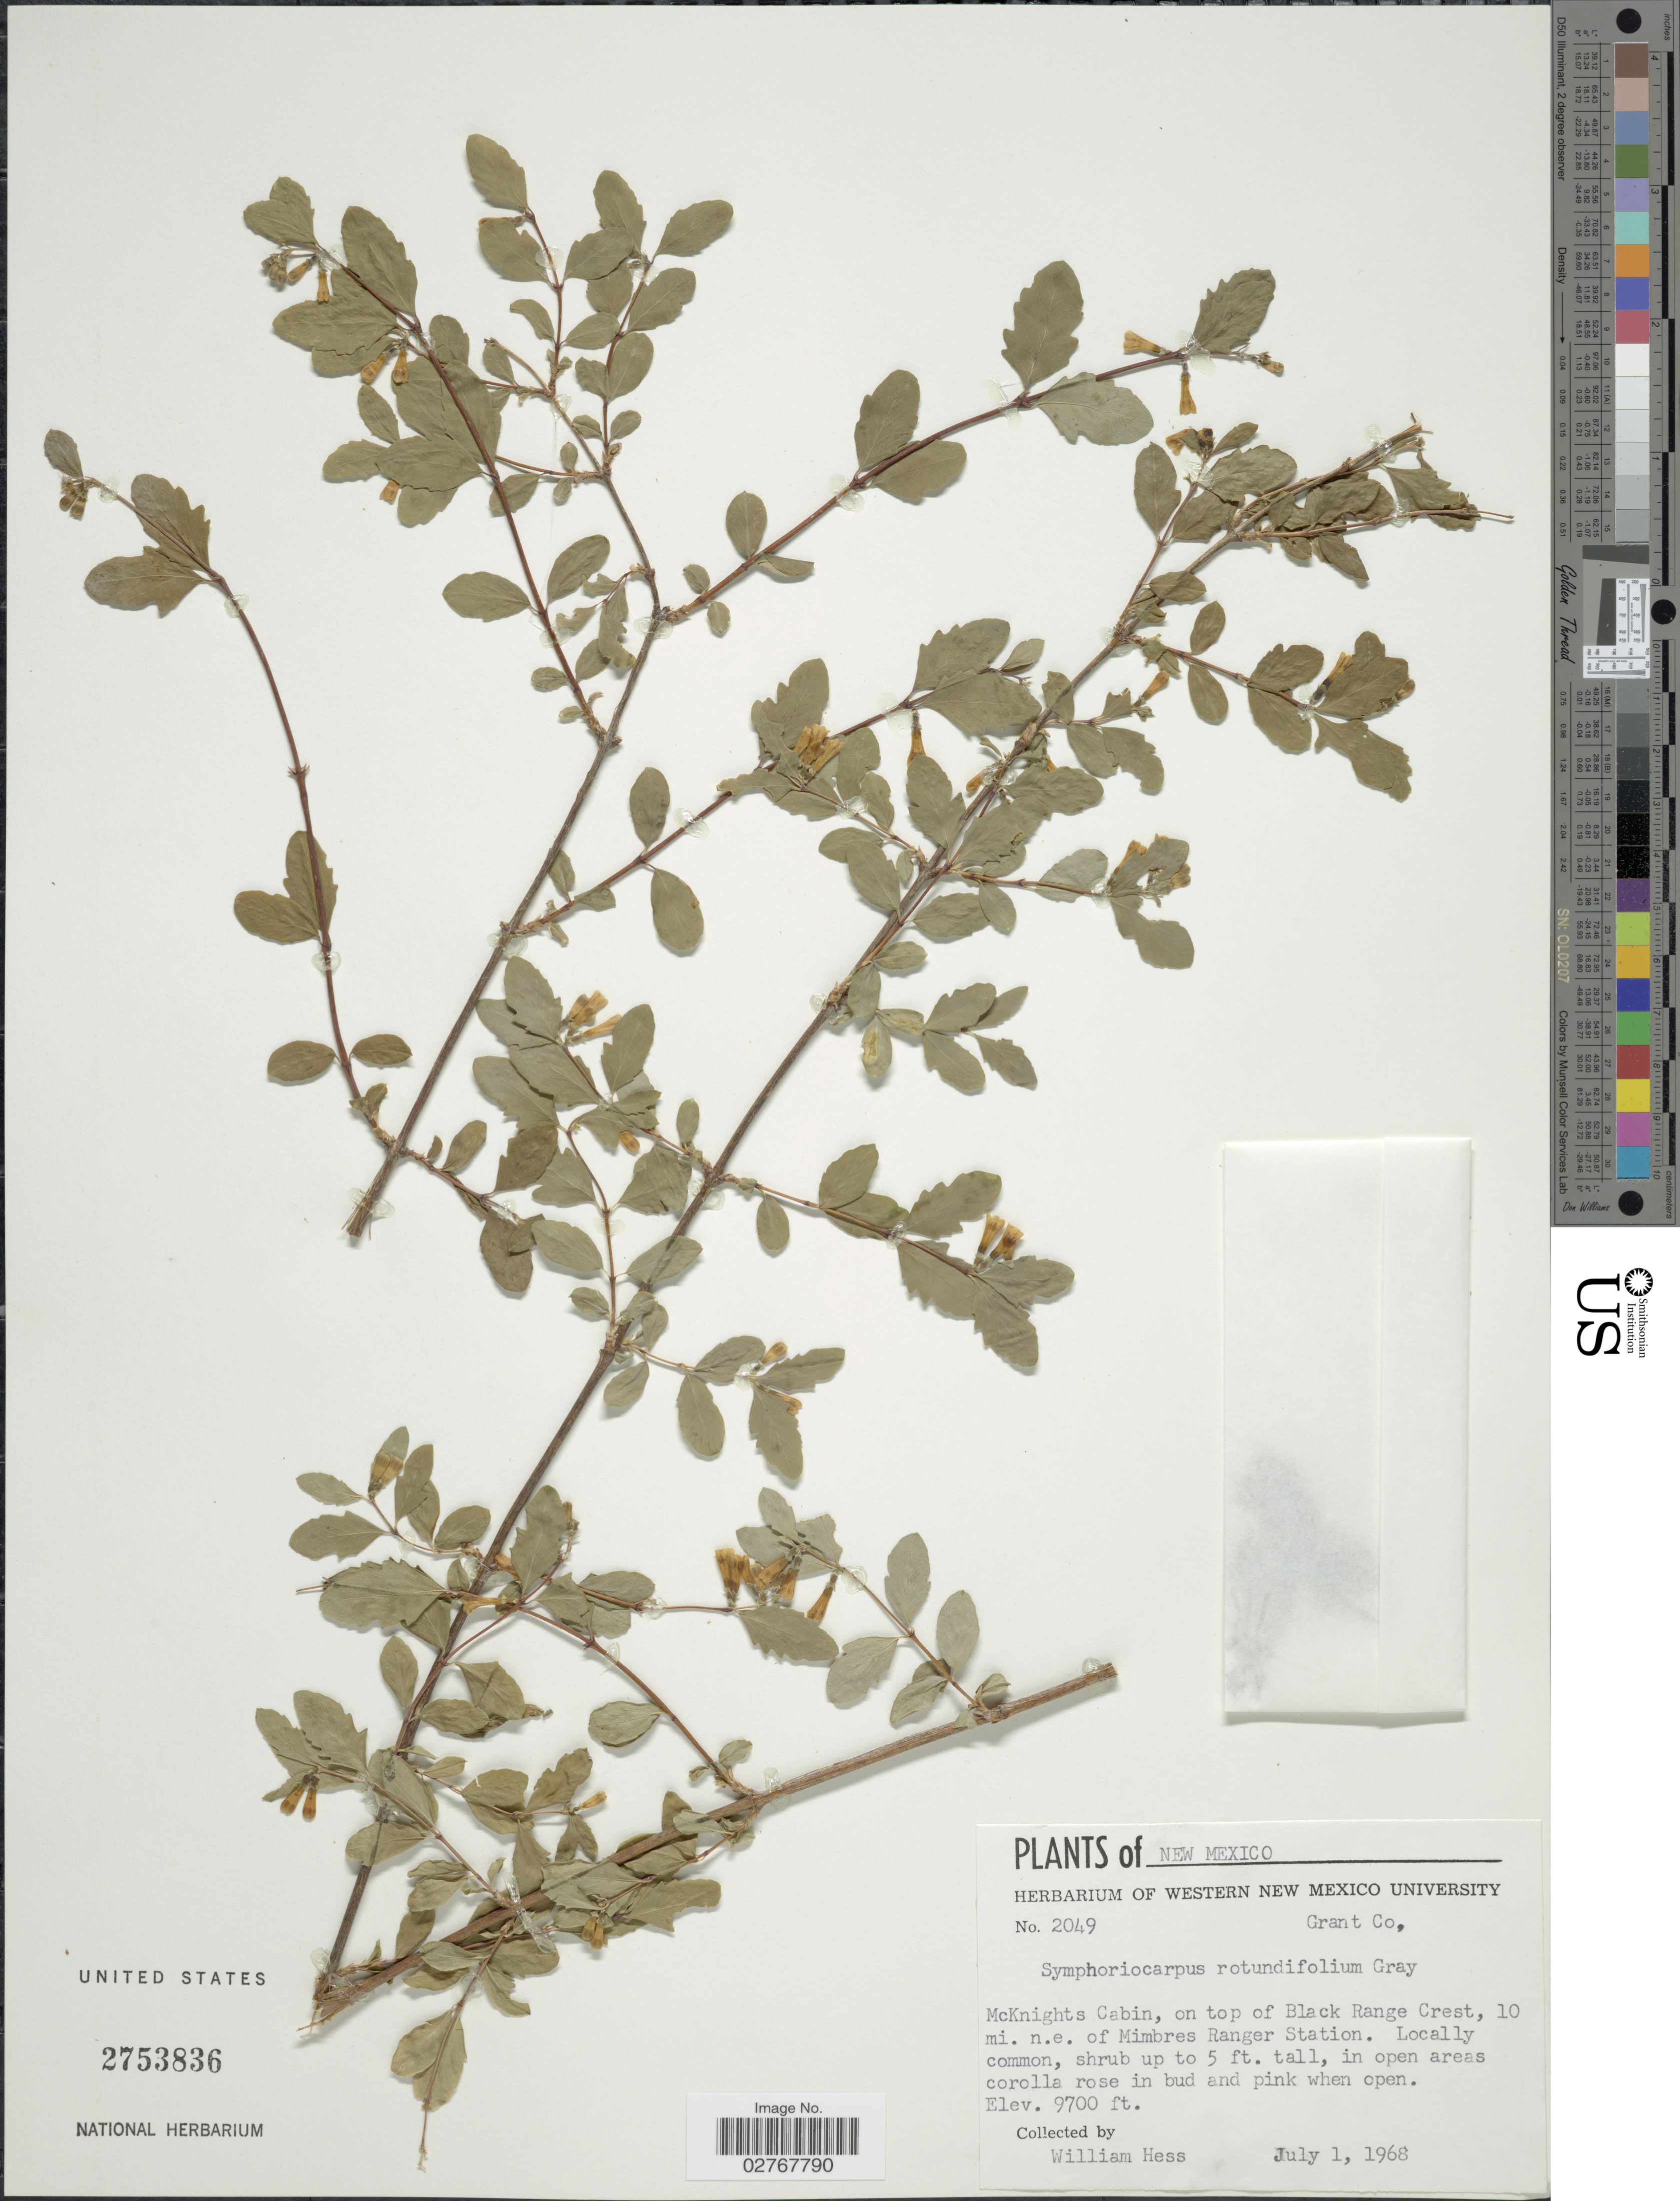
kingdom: Plantae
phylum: Tracheophyta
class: Magnoliopsida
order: Dipsacales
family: Caprifoliaceae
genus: Symphoricarpos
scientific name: Symphoricarpos rotundifolius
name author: A. Gray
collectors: W. Hess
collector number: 2049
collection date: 1968-07-01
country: United States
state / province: New Mexico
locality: Grant Co., McKnights Cabin, on top of Black Range Crest, 10 mi. n.e. of Mimbres Ranger Station.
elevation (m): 2957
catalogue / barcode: US 2753836